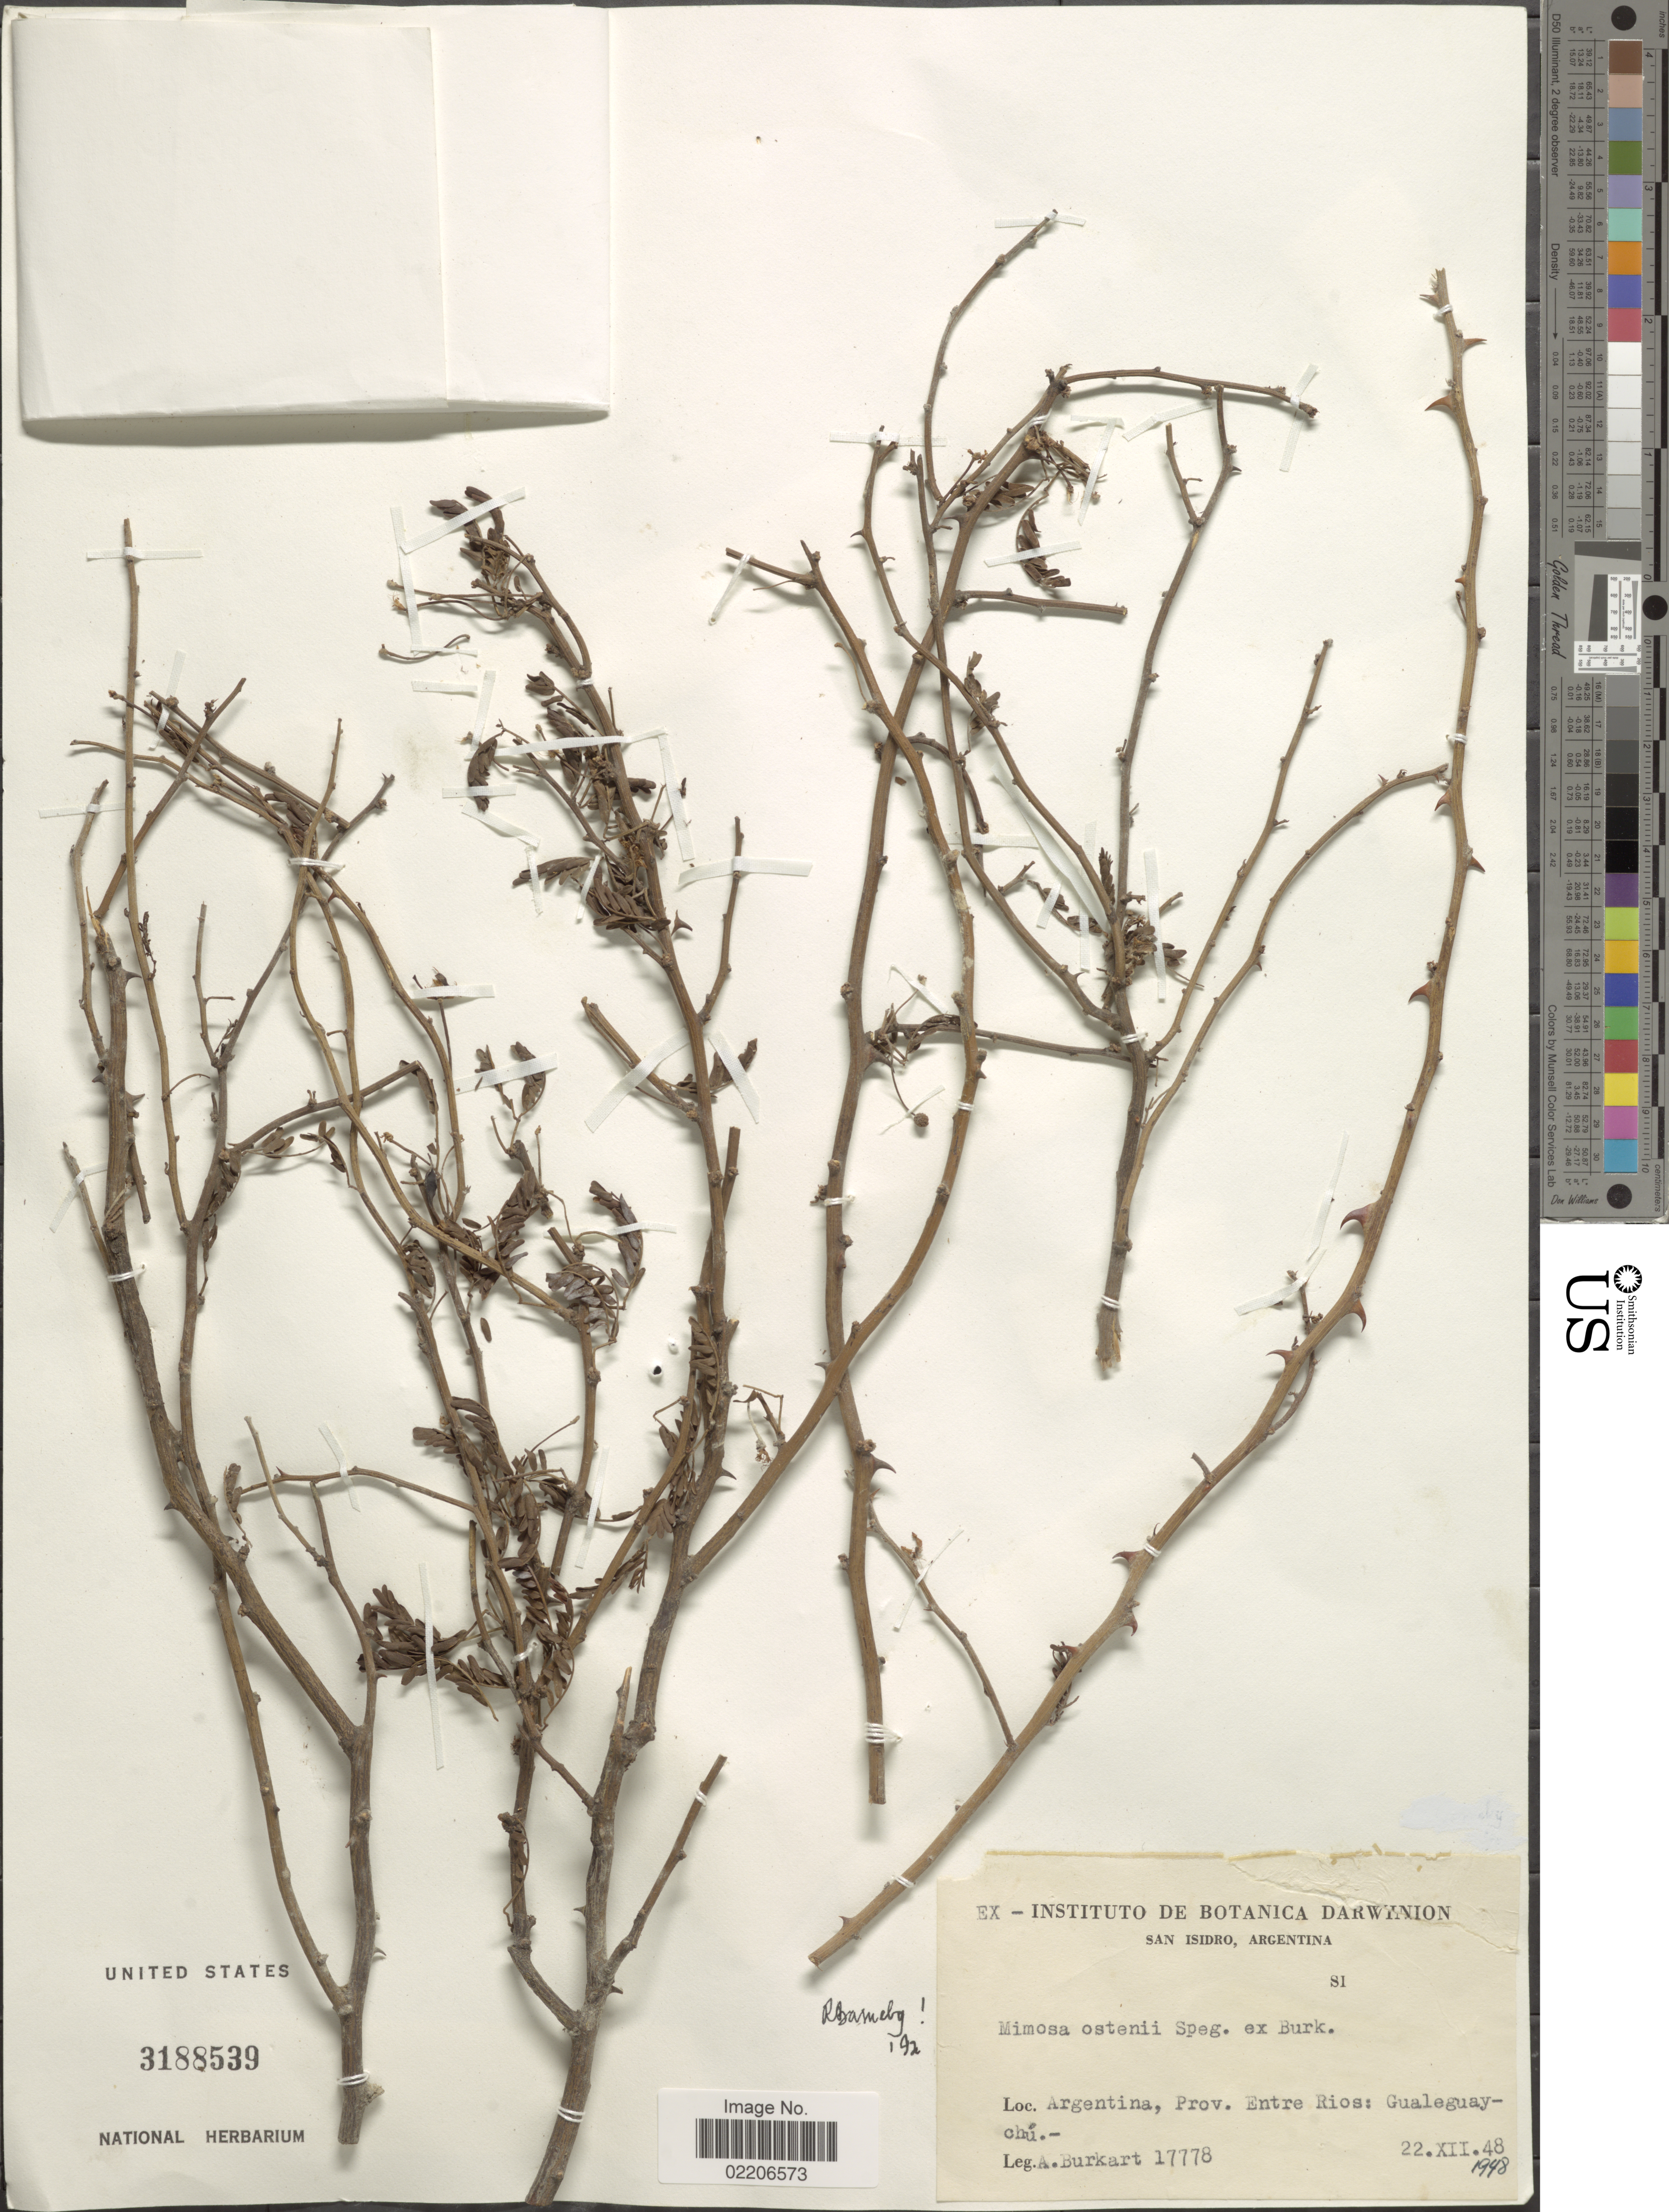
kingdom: Plantae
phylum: Tracheophyta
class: Magnoliopsida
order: Fabales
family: Fabaceae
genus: Mimosa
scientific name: Mimosa ostenii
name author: Speg. ex Herter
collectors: A. E. Burkart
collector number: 17778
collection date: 1948-12-22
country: Argentina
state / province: Entre Rios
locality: Argentina, Prov. Entre Rios: Gualeguaychú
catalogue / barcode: US 3188539